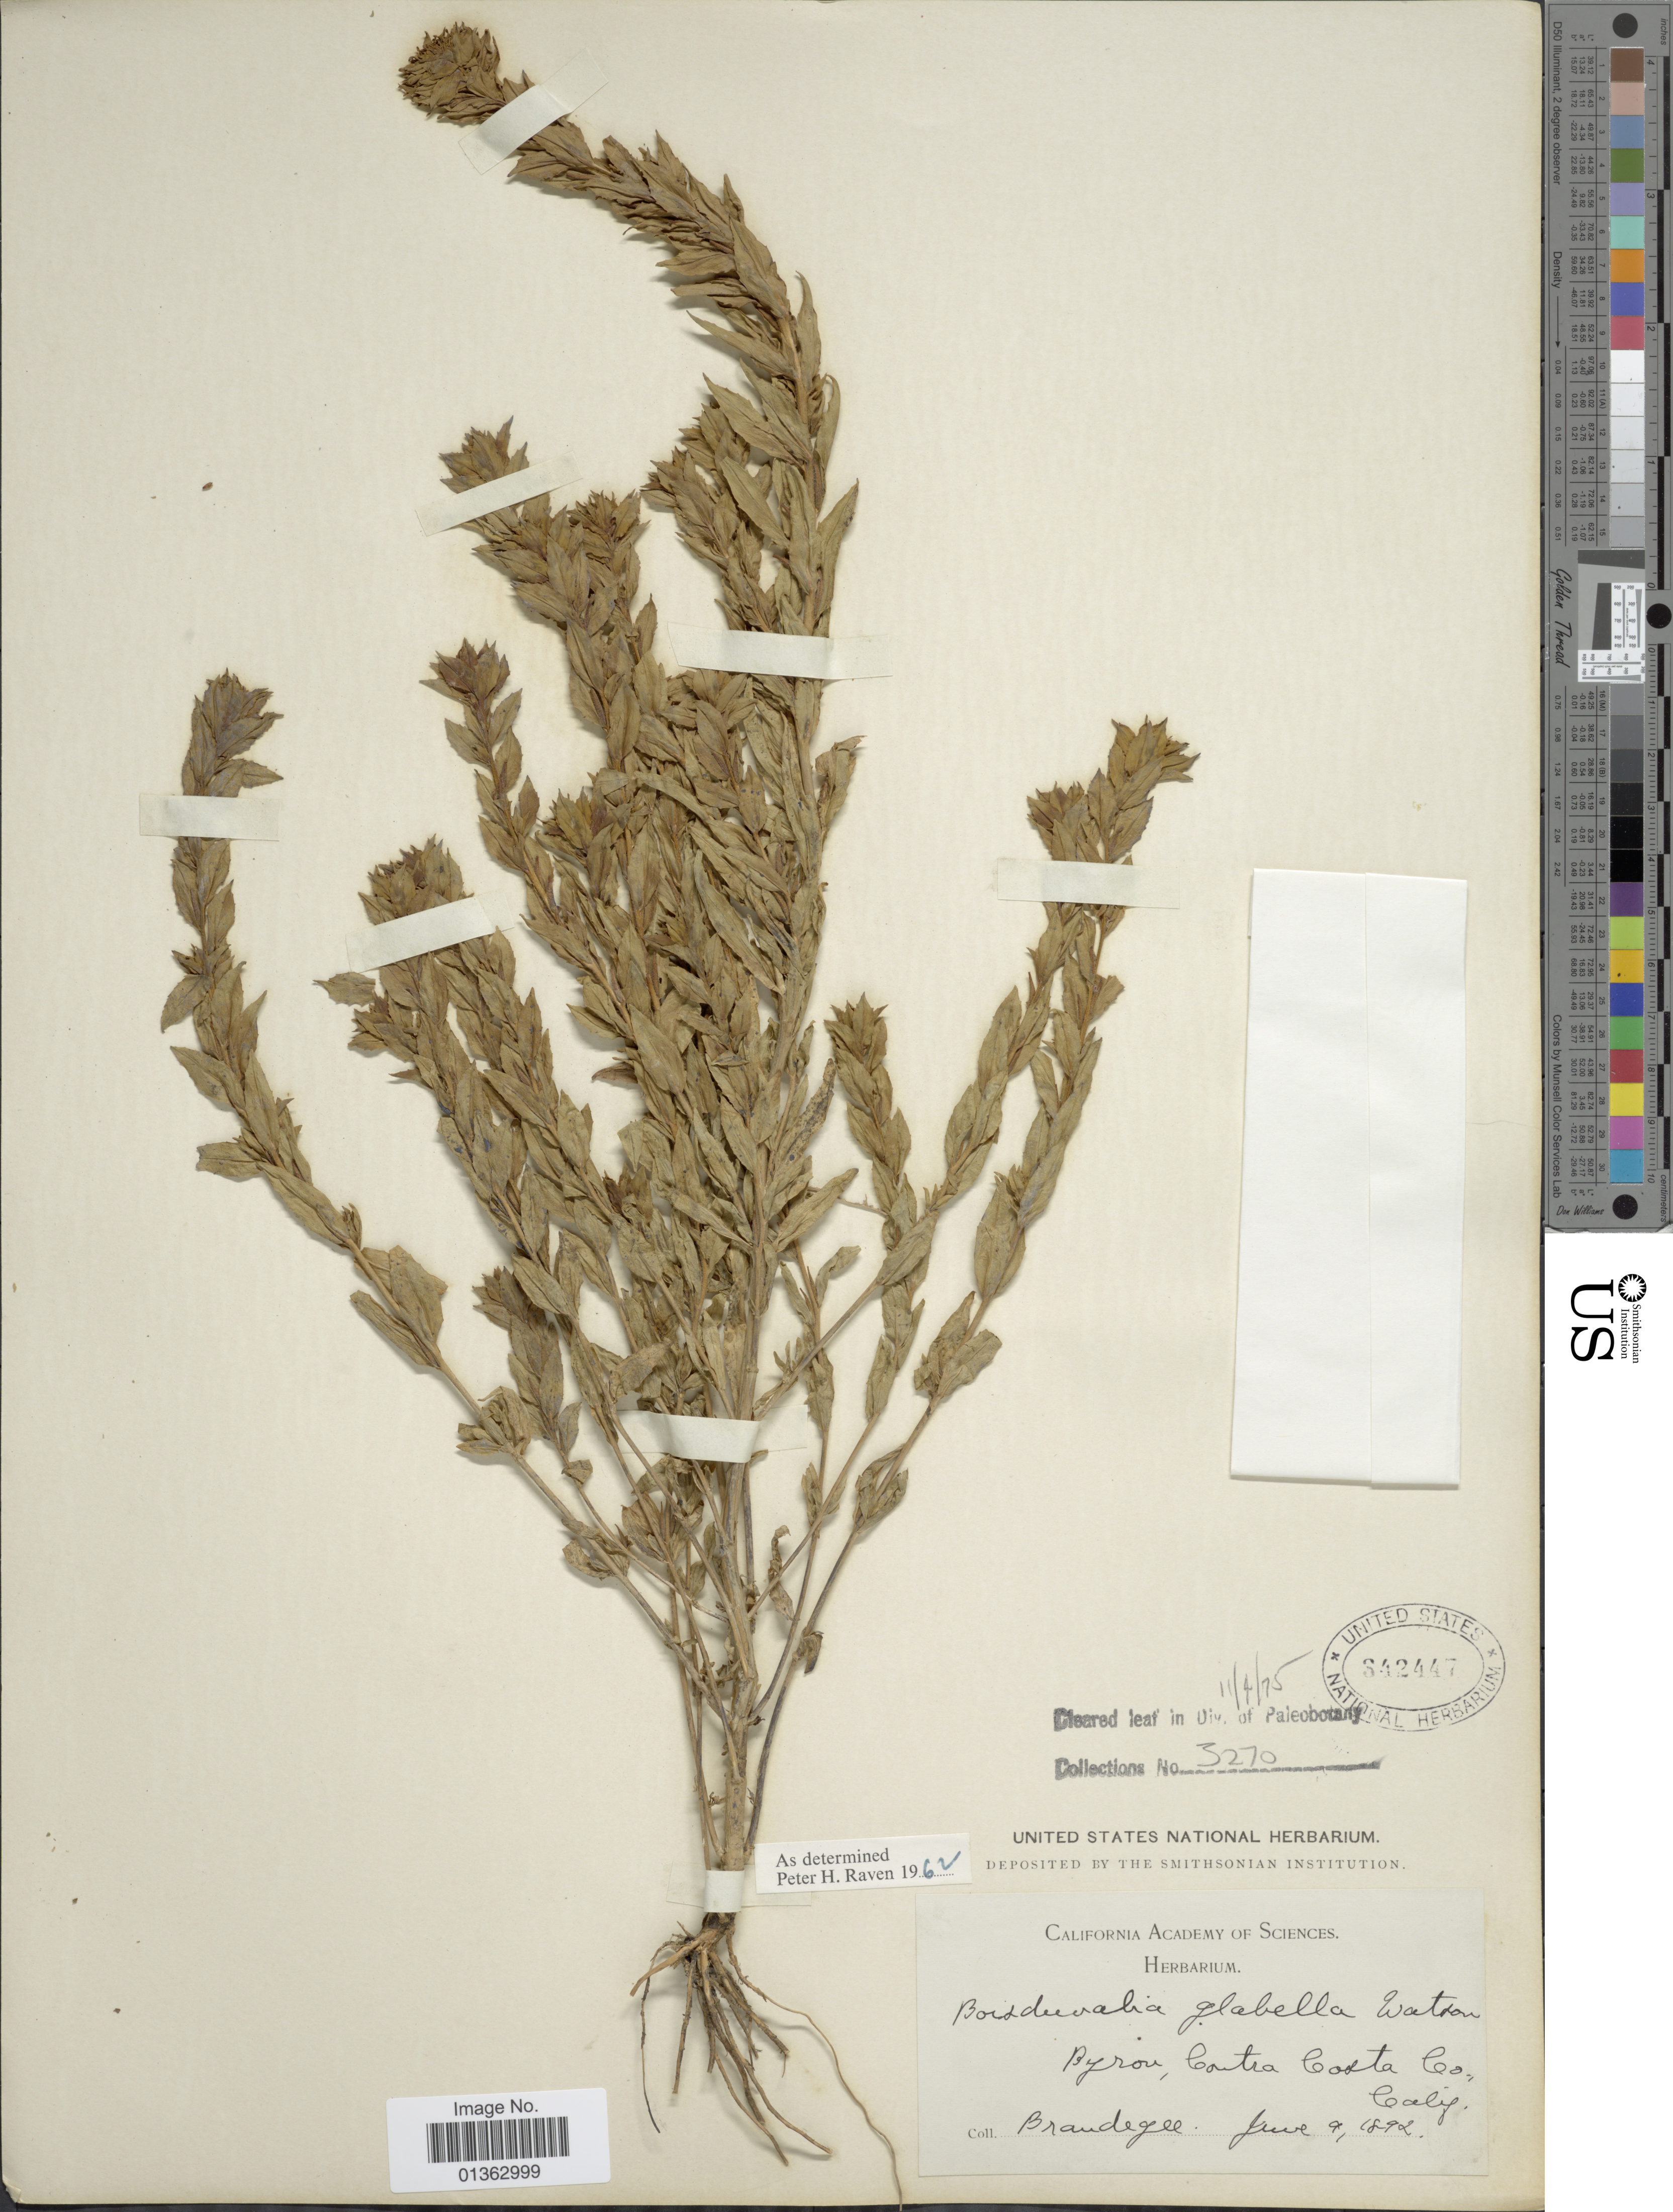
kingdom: Plantae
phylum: Tracheophyta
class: Magnoliopsida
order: Myrtales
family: Onagraceae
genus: Epilobium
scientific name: Epilobium campestre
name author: (Jeps.) Hoch & W.L. Wagner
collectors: -- Brandegee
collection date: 1892-06-09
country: United States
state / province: California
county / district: Contra Costa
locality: Byron, Contra Costa Co.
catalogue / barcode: US 342447